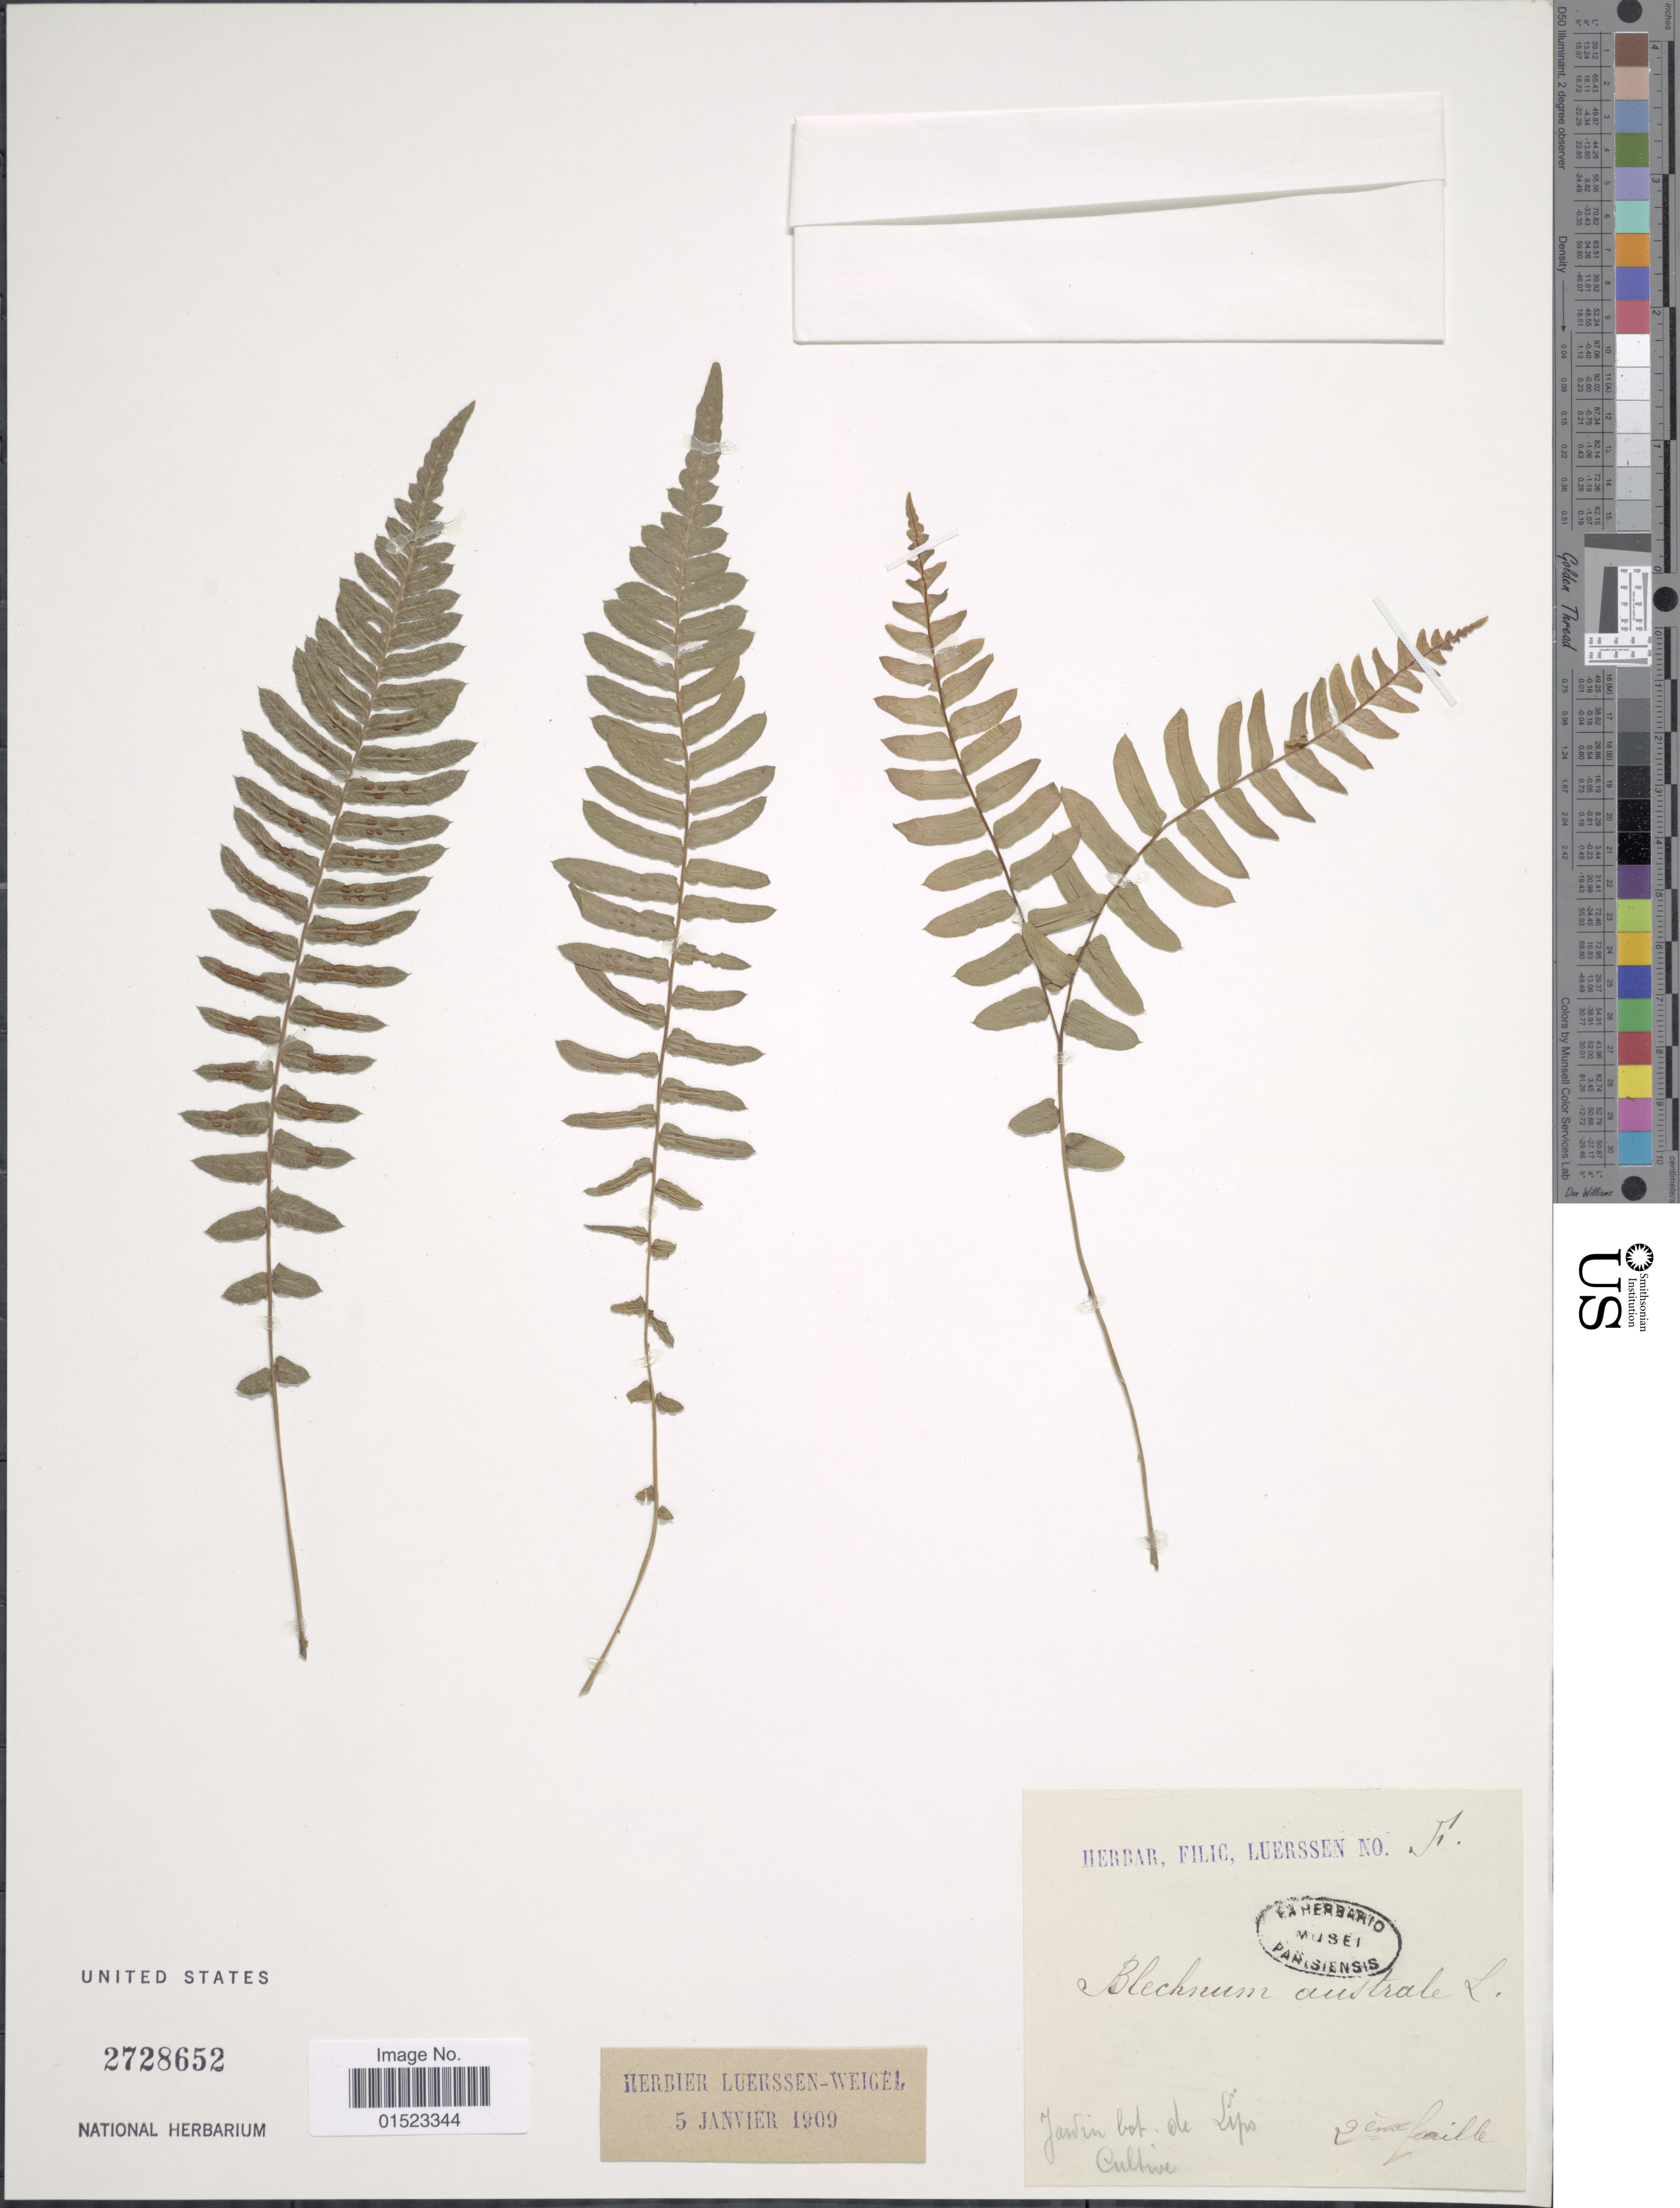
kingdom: Plantae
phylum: Tracheophyta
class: Polypodiopsida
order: Polypodiales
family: Blechnaceae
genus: Blechnum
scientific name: Blechnum sp.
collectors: ex herb. Luerssen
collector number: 51*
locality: Jawlin bot. de Lipo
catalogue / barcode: US 2728652